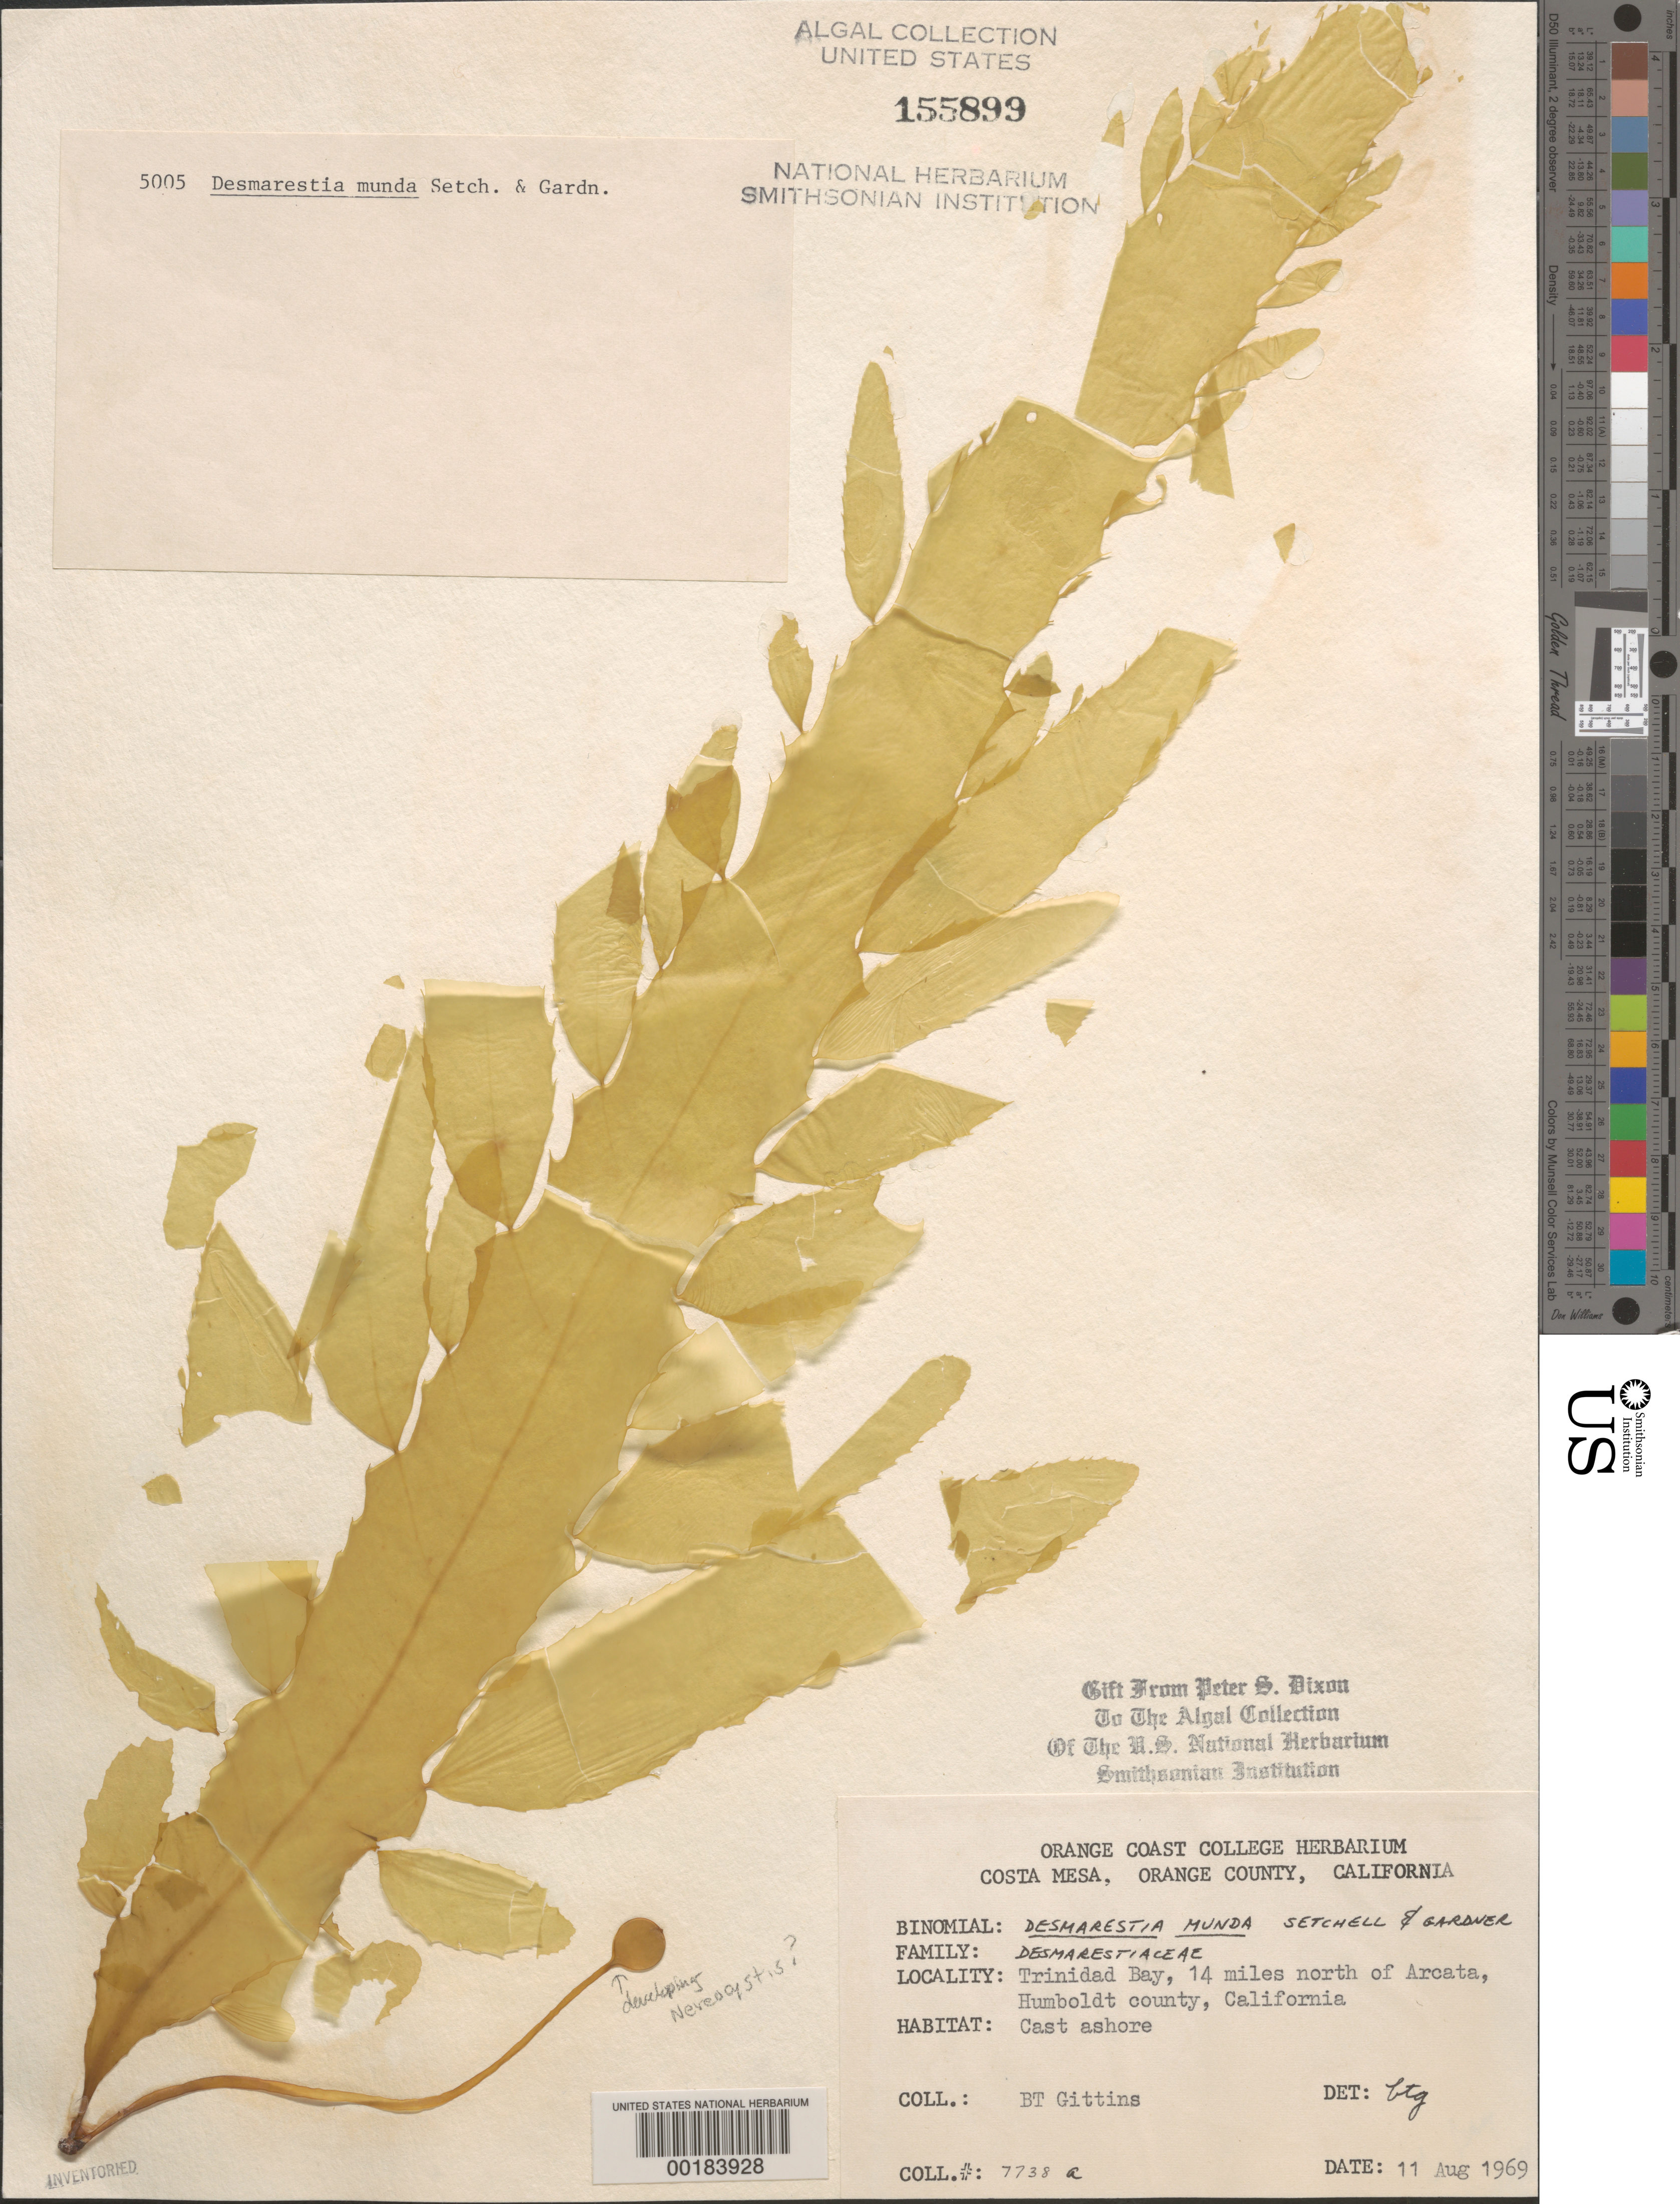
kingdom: Chromista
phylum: Ochrophyta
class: Phaeophyceae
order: Desmarestiales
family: Desmarestiaceae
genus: Desmarestia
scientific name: Desmarestia munda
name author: Setch. & N.L. Gardner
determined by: Gittins, B. T.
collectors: B. Gittins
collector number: BTG 7738 & PSD 5005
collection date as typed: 11 Aug 1969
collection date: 1969-08-11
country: United States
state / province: California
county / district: Humboldt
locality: Trinidad Bay, 14 miles north of Arcata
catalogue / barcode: US 155899